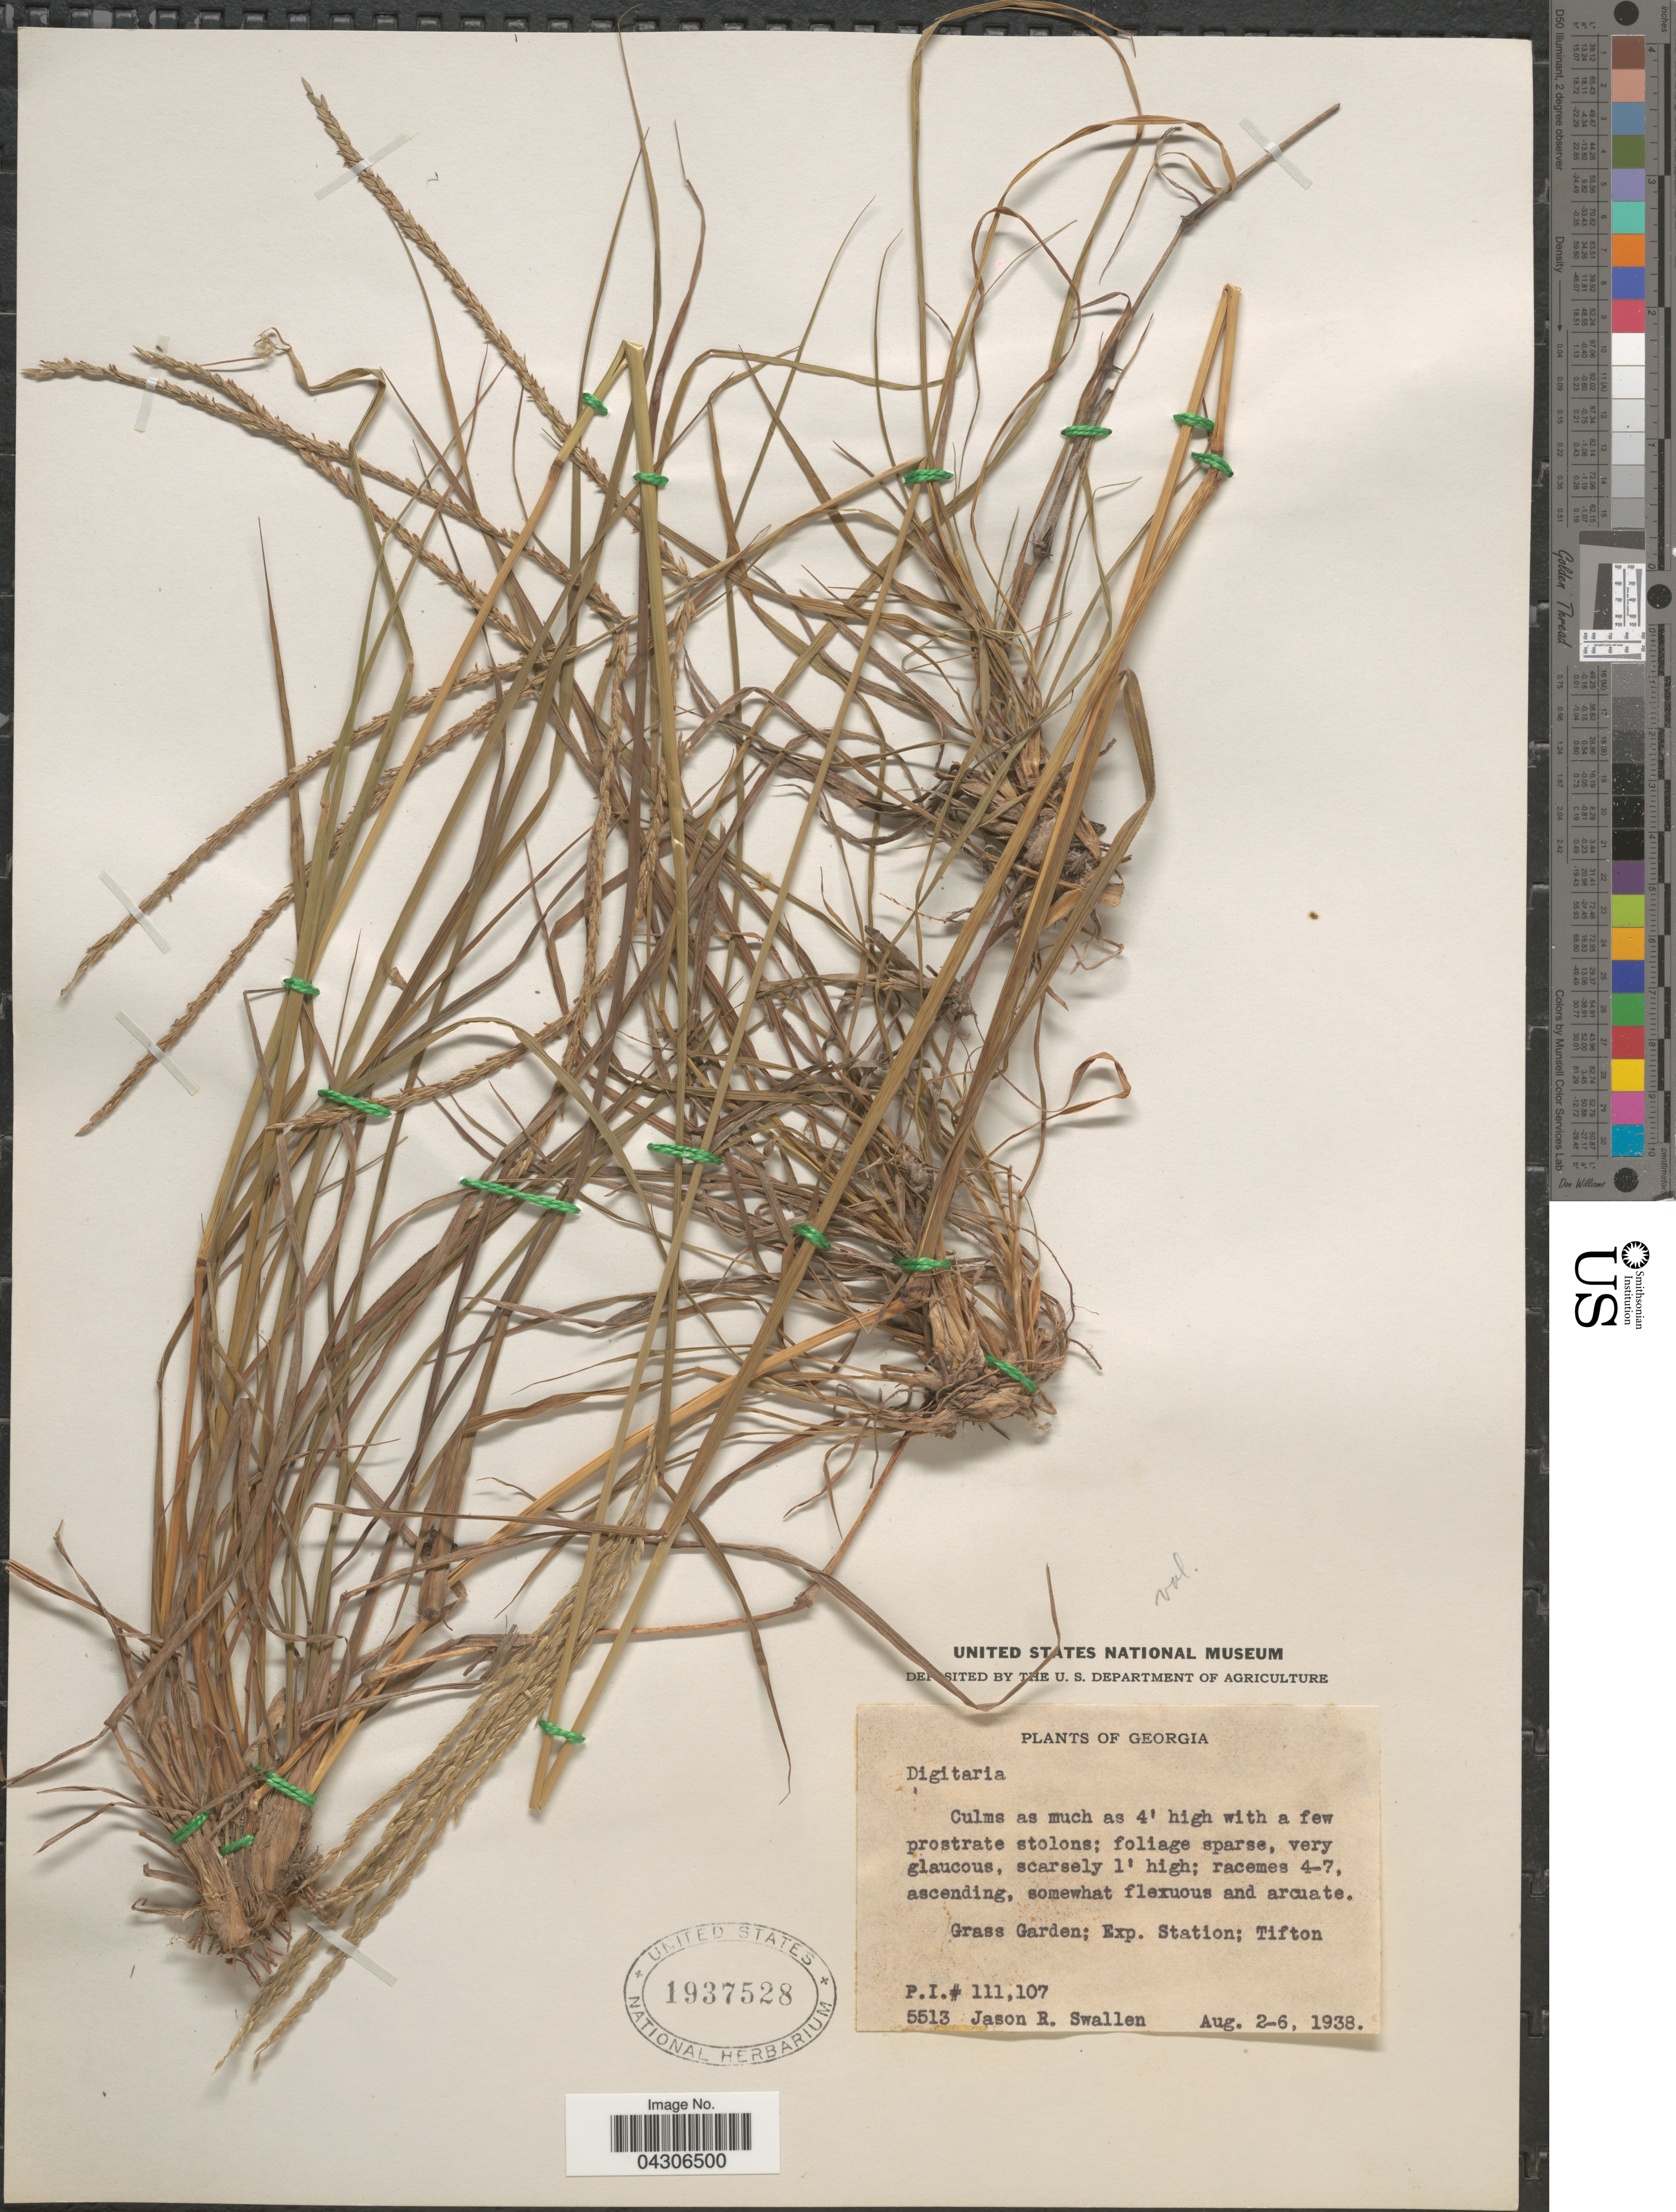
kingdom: Plantae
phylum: Tracheophyta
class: Liliopsida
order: Poales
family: Poaceae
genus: Digitaria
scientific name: Digitaria sp.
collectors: J. R. Swallen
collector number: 5513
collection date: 1938-08-02/1938-08-06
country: United States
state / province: Georgia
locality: Grass Garden; Exp. Station; Tifton.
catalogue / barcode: US 1937528